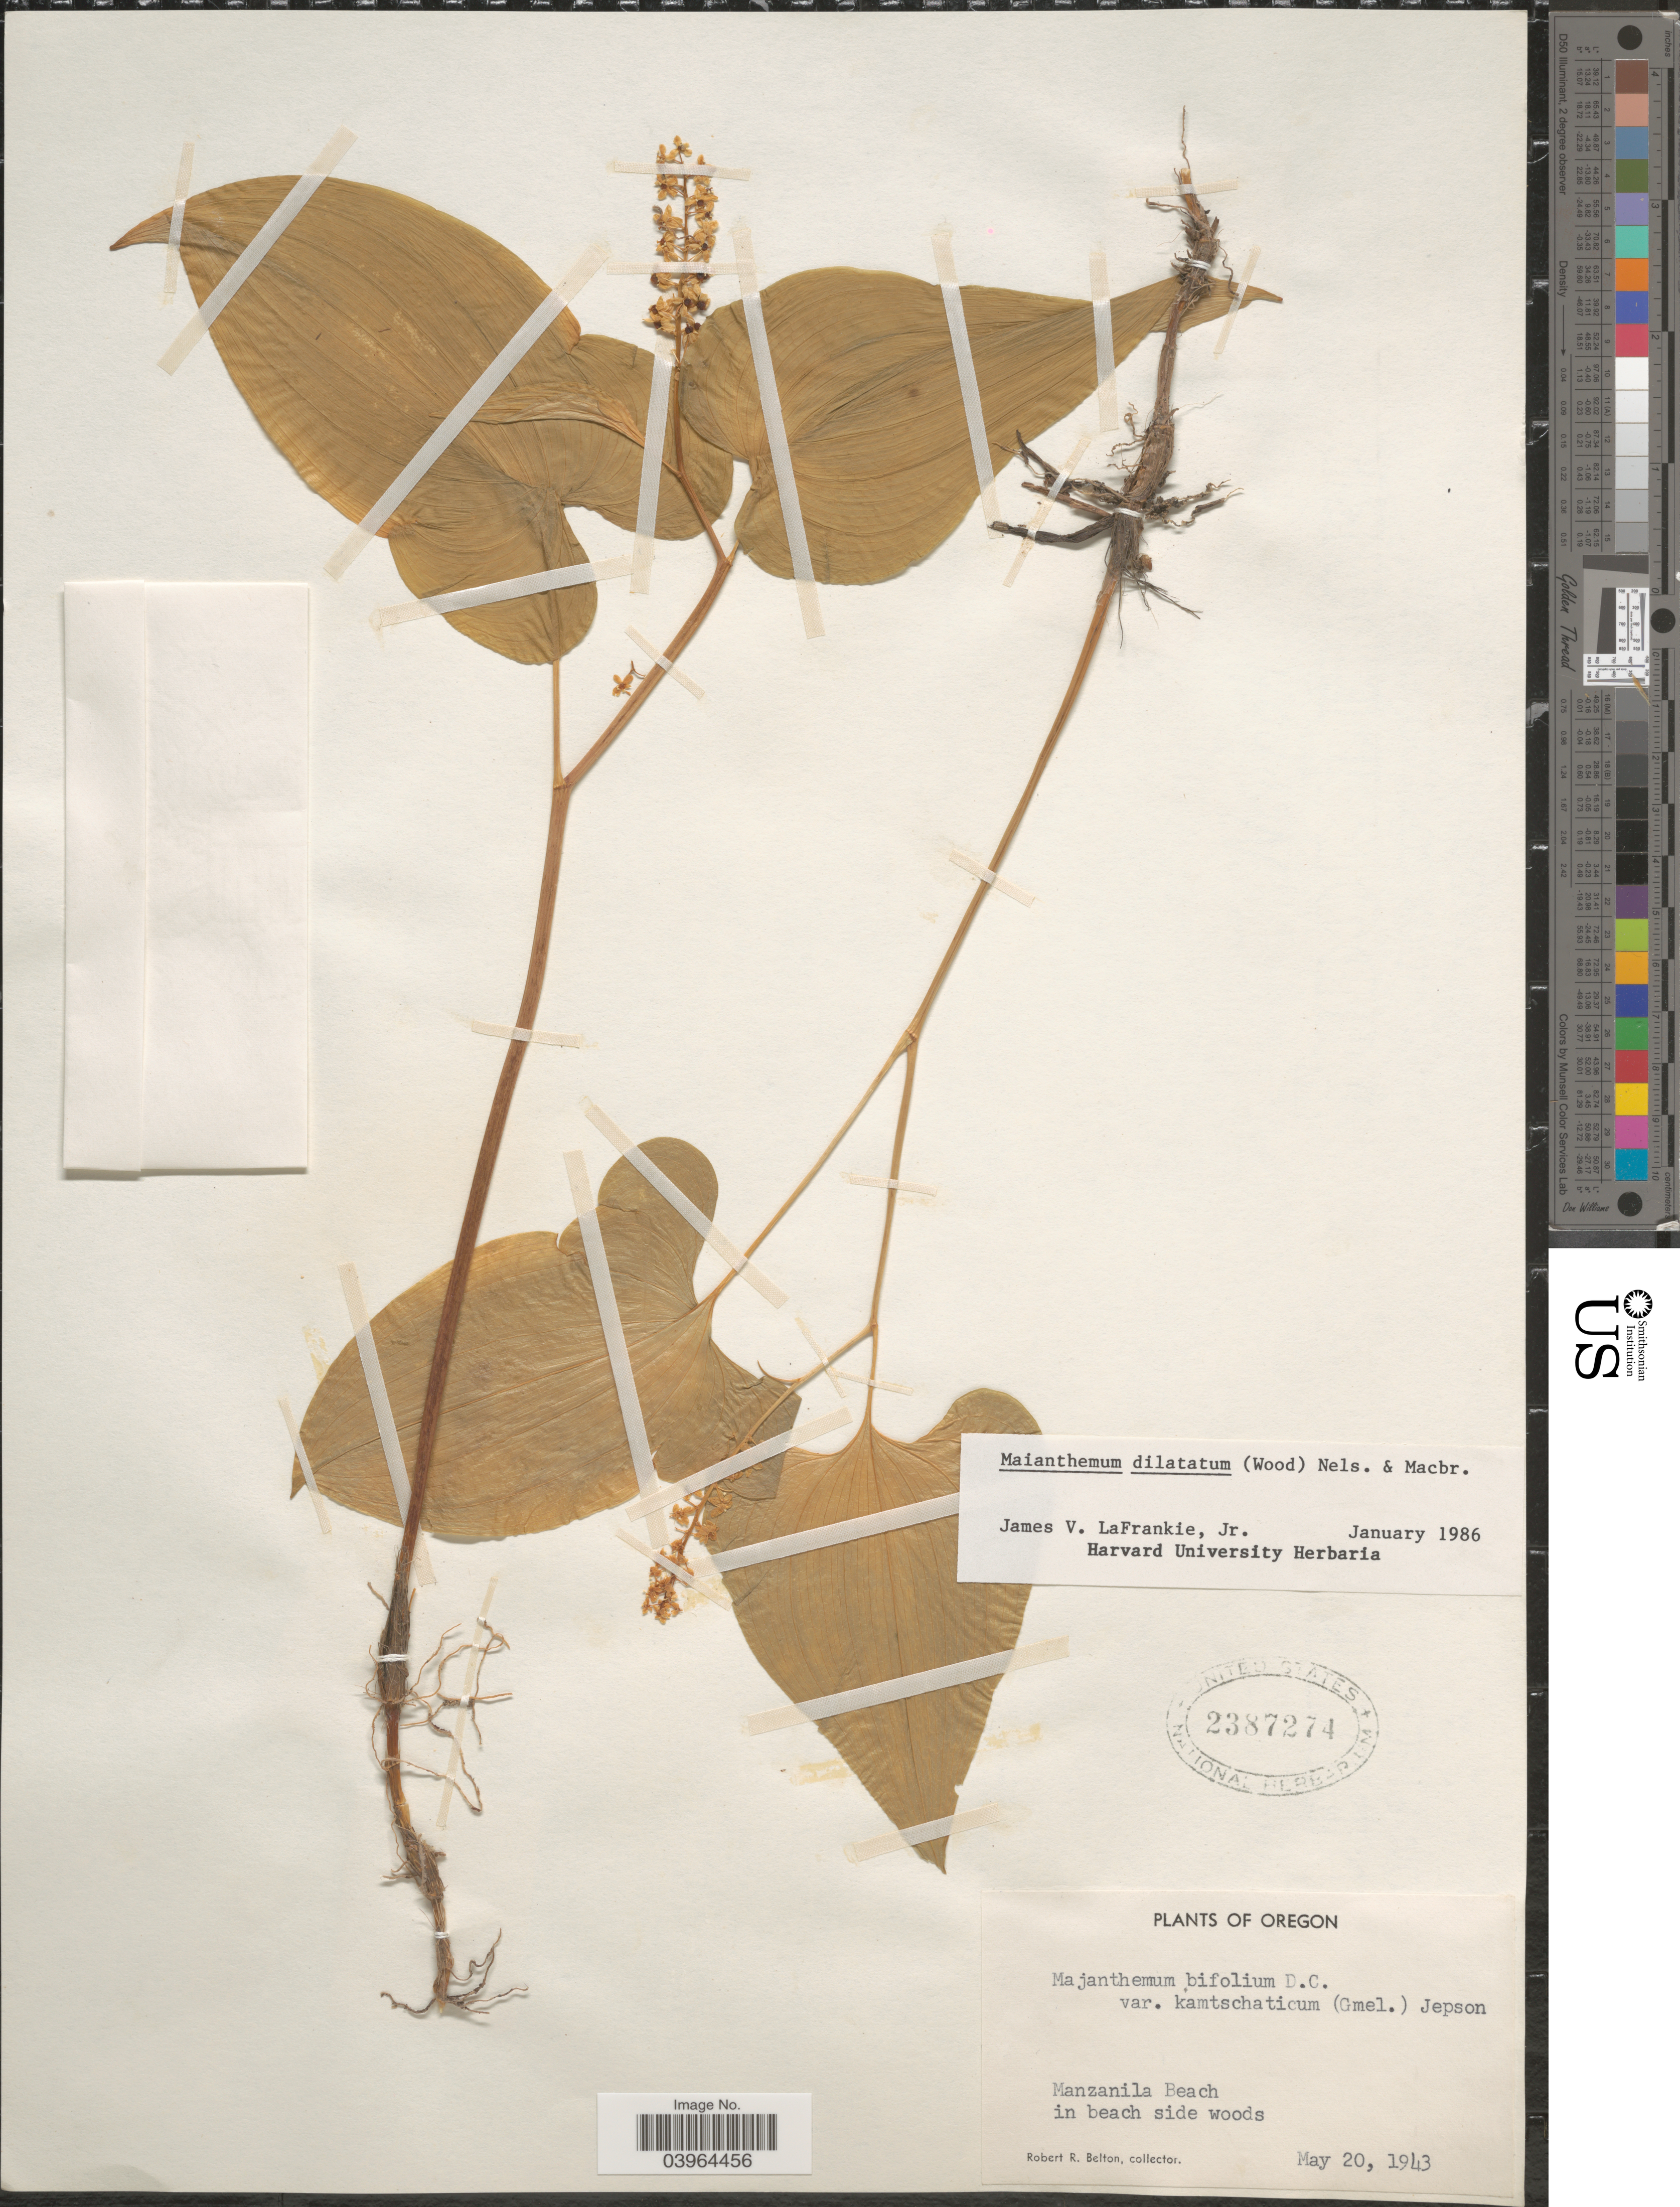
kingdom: Plantae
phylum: Tracheophyta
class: Liliopsida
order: Asparagales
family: Asparagaceae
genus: Maianthemum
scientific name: Maianthemum dilatatum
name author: (Alph. Wood) A. Nelson & J.F. Macbr.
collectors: R. Belton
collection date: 1943-05-20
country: United States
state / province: Oregon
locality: Manzanila Beach in beach side woods.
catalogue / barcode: US 2387274